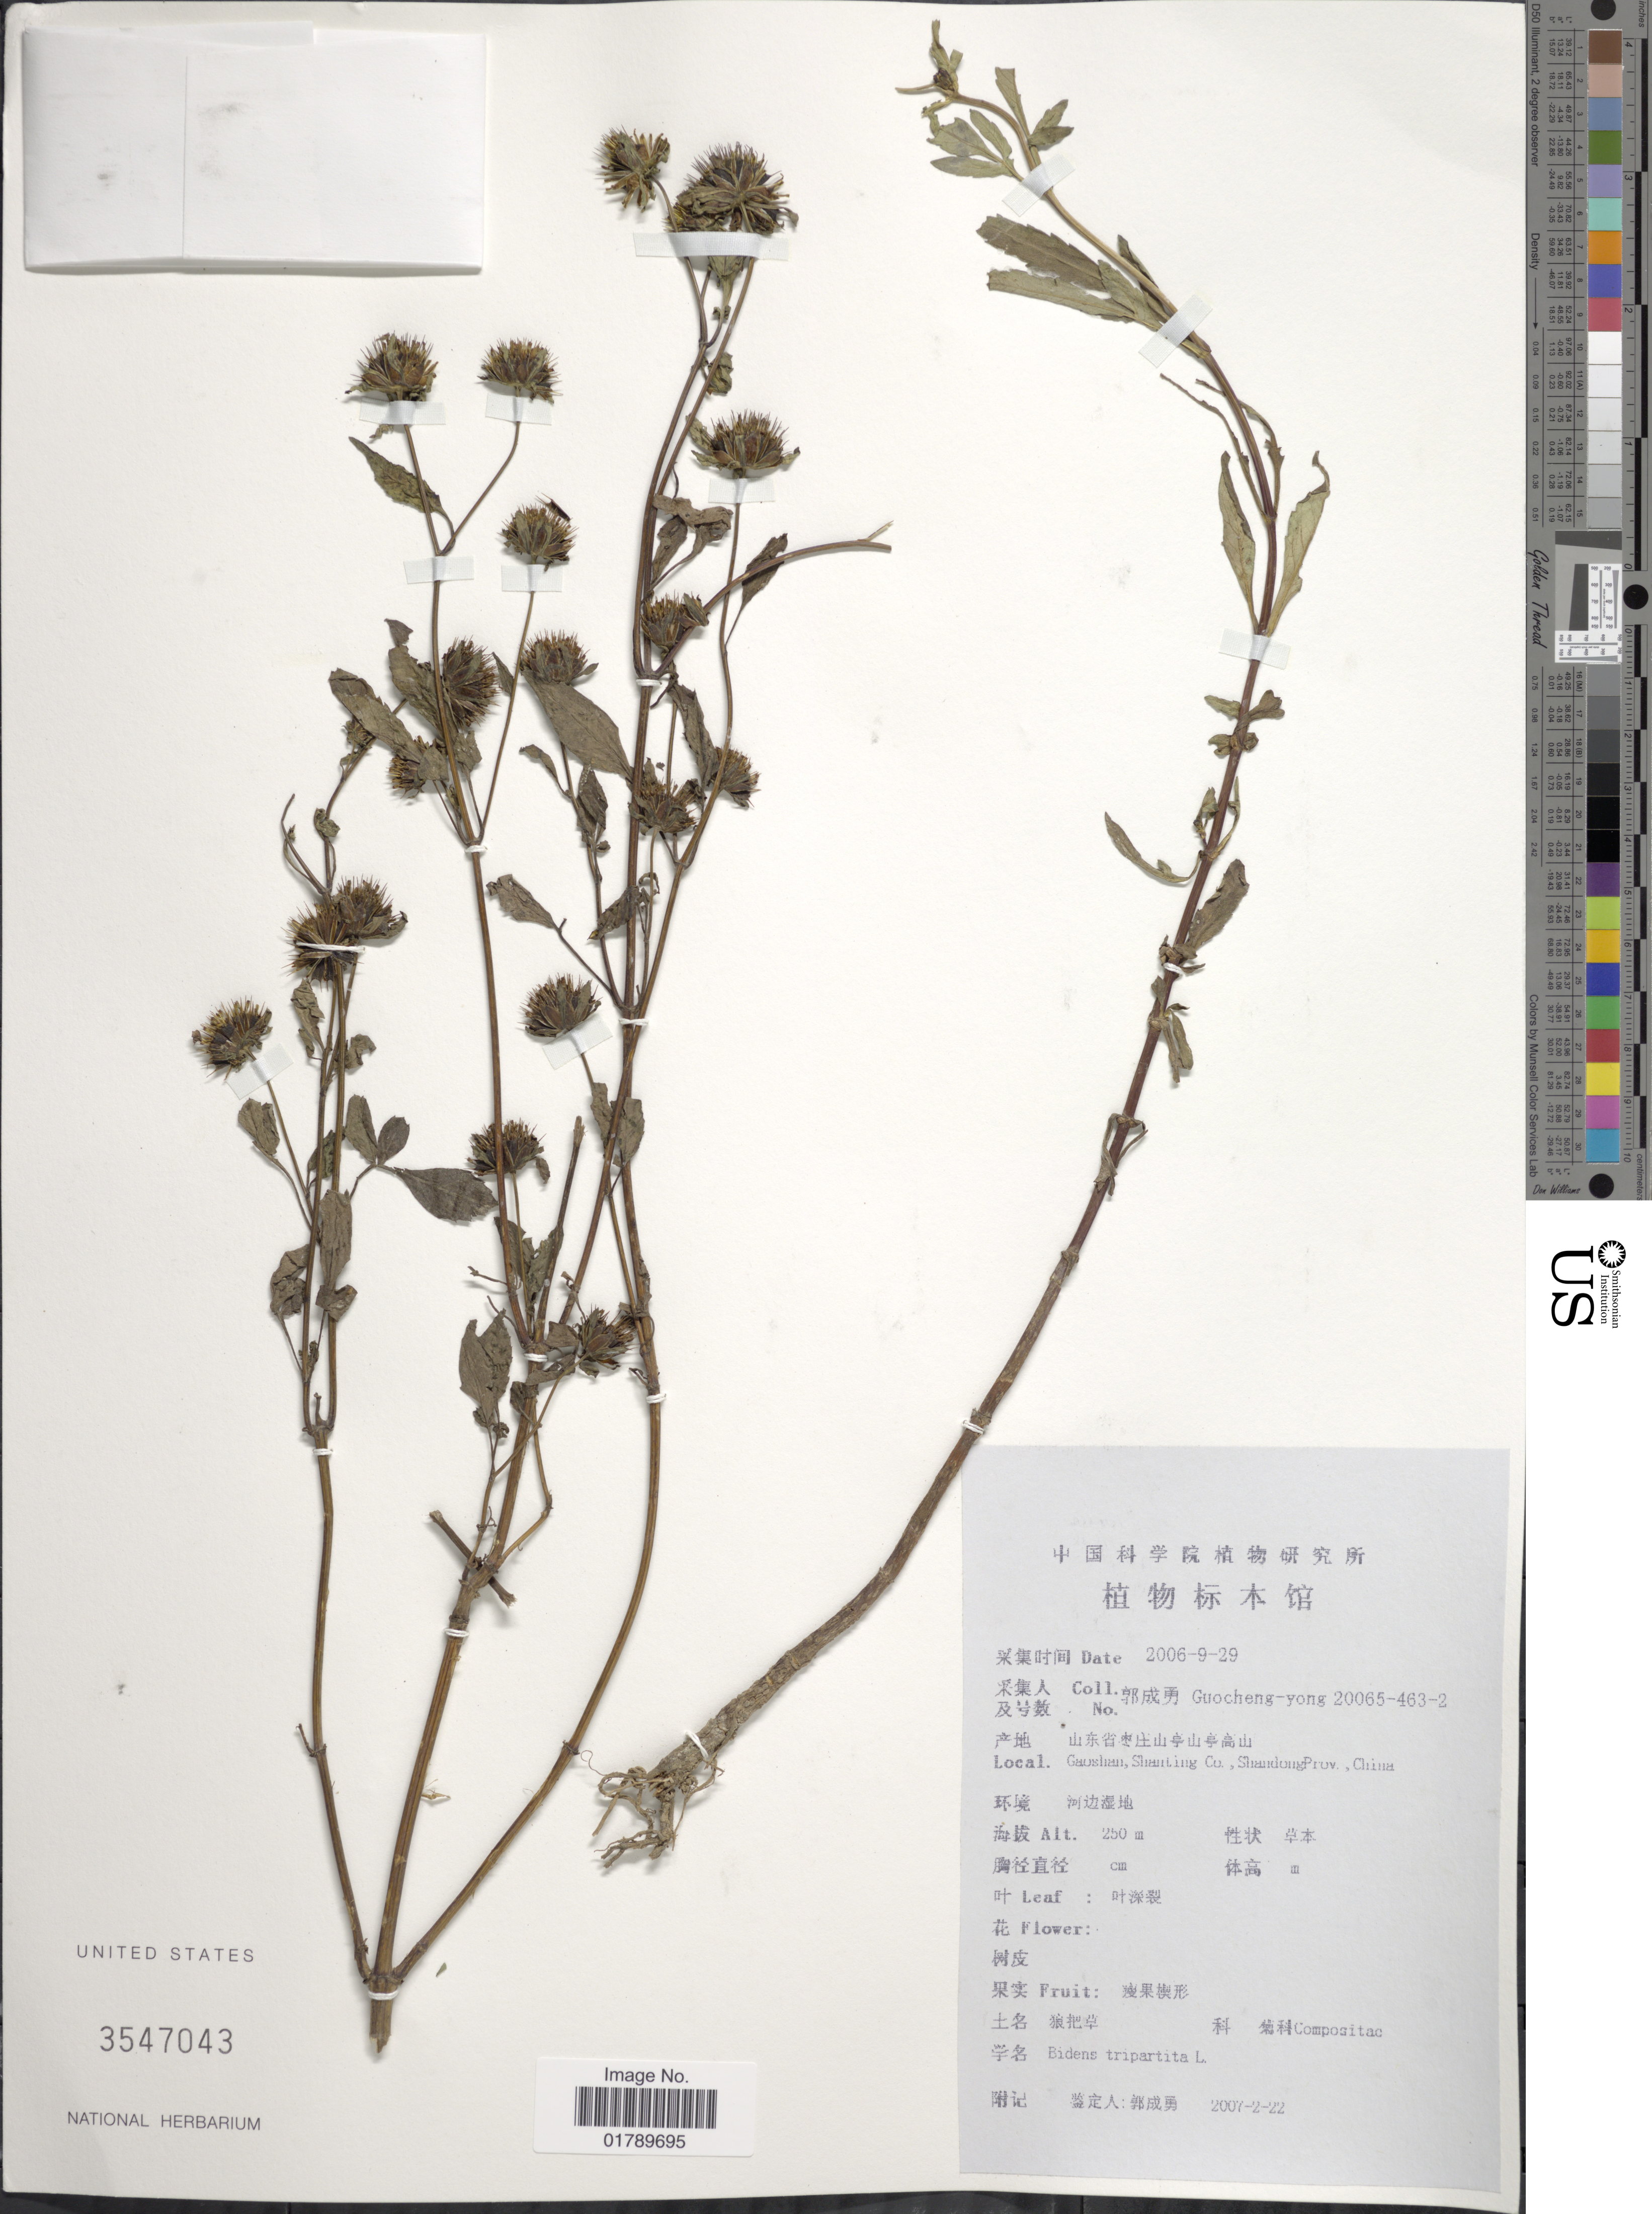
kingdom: Plantae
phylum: Tracheophyta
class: Magnoliopsida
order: Asterales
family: Asteraceae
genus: Bidens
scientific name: Bidens tripartita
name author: L.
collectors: Guo cheng-yong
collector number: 20065-463-2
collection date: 2006-09-29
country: China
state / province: Shandong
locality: Gaoshan, Shanting Co., ShandongProv., China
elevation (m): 250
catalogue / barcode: US 3547043